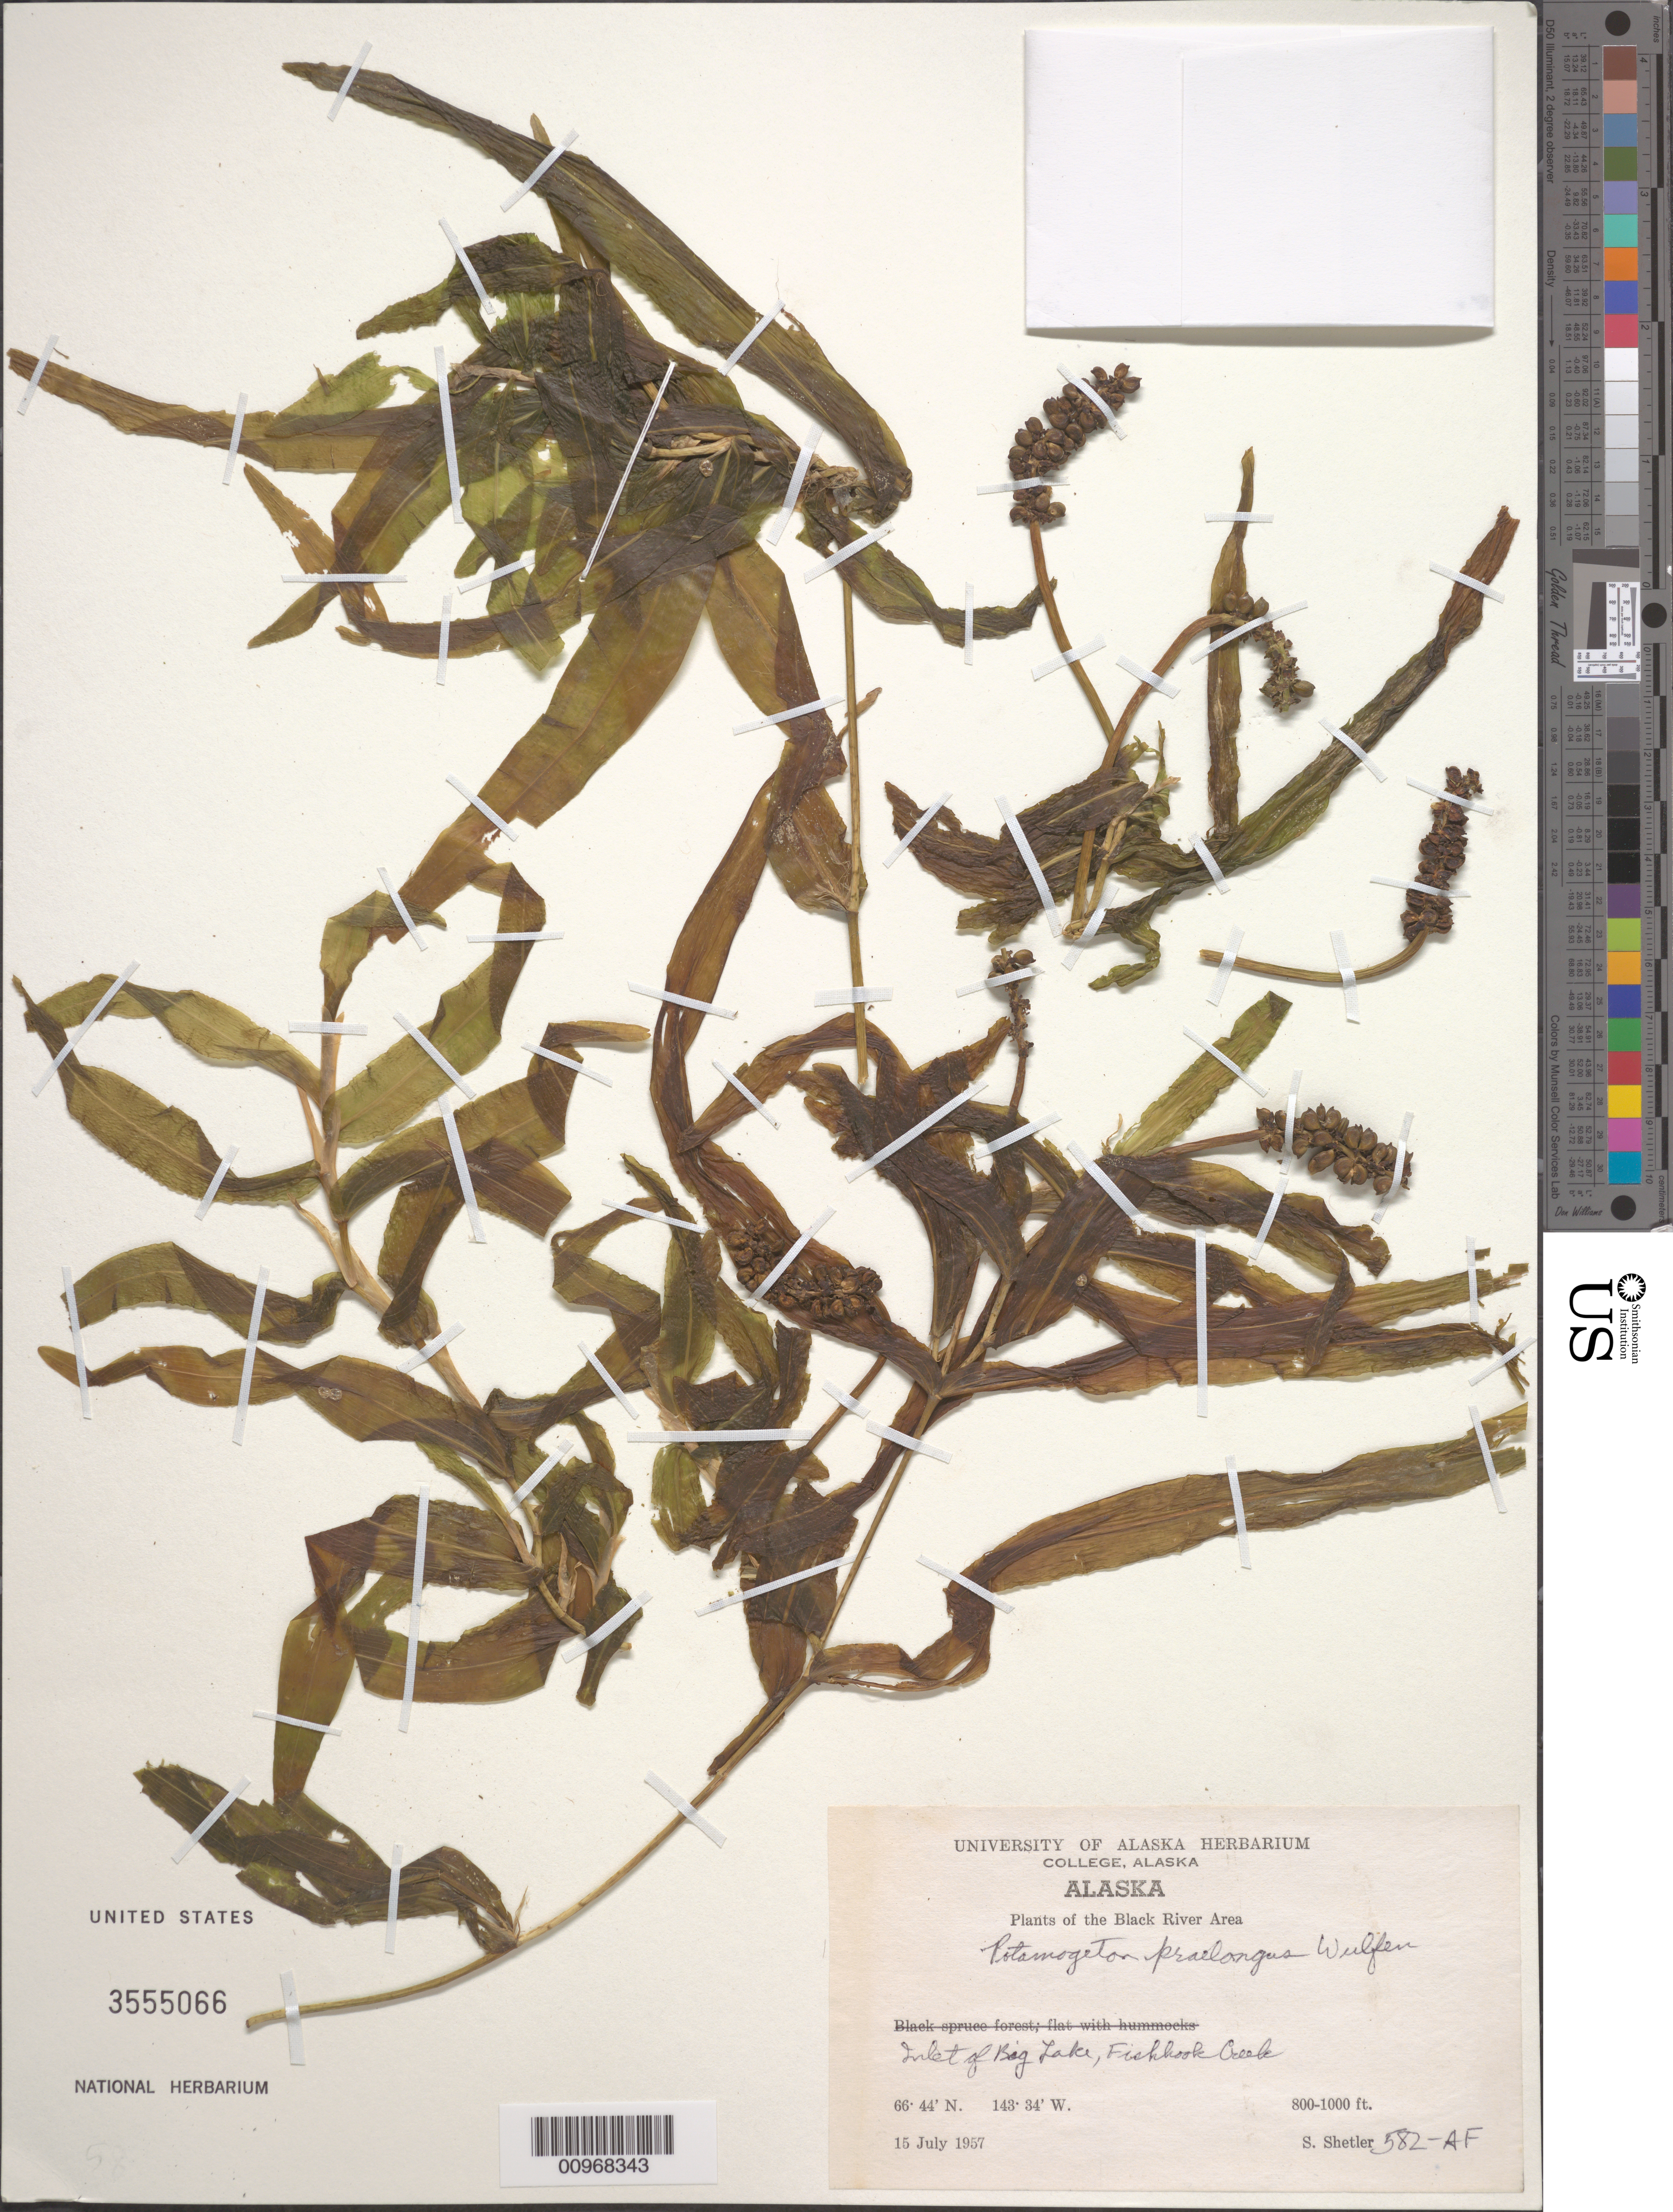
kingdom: Plantae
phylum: Tracheophyta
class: Liliopsida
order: Alismatales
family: Potamogetonaceae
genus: Potamogeton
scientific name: Potamogeton praelongus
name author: Wulfen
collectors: S. Shetler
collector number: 582-AF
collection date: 1957-07-15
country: United States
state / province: Alaska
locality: Black River Area. Inlet of Big Lake, Fishhook Creek.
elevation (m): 244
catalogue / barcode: US 3555066